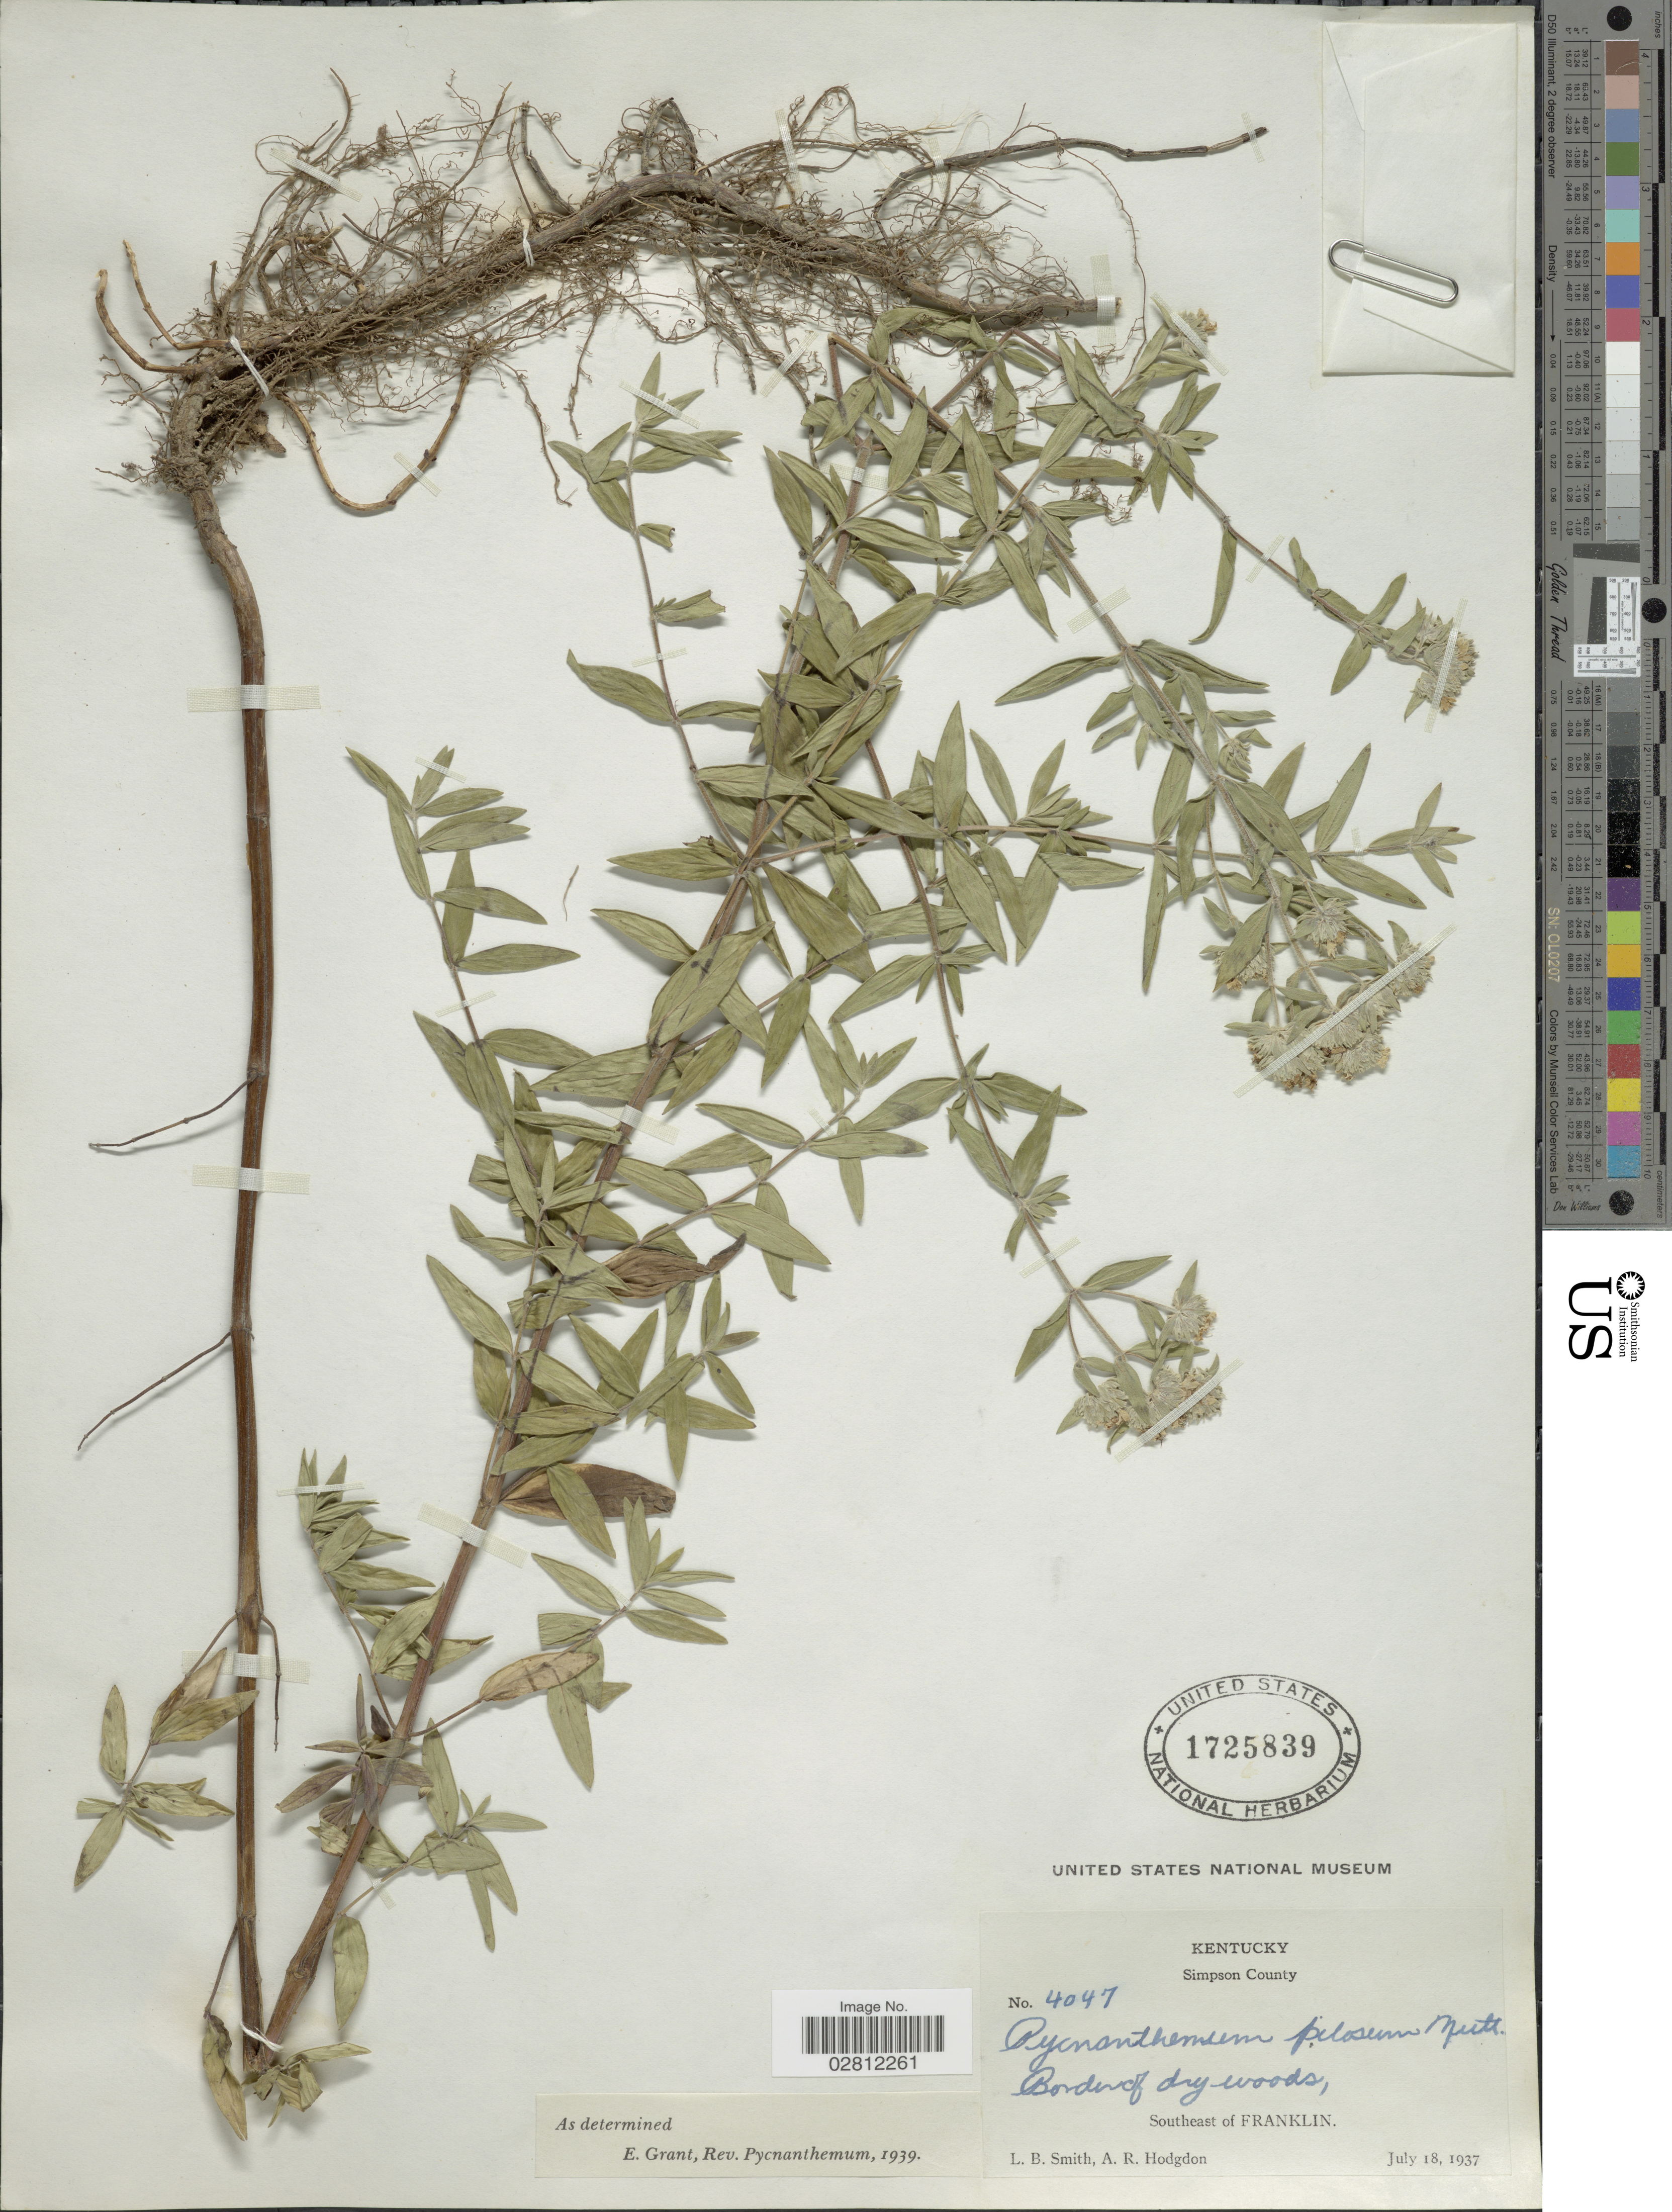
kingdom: Plantae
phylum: Tracheophyta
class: Magnoliopsida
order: Lamiales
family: Lamiaceae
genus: Pycnanthemum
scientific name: Pycnanthemum pilosum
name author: Nutt.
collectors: L. Smith & A. R. Hodgdon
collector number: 4047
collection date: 1937-07-18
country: United States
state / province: Kentucky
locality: Simpson County, Southeast of Franklin.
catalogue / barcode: US 1725839